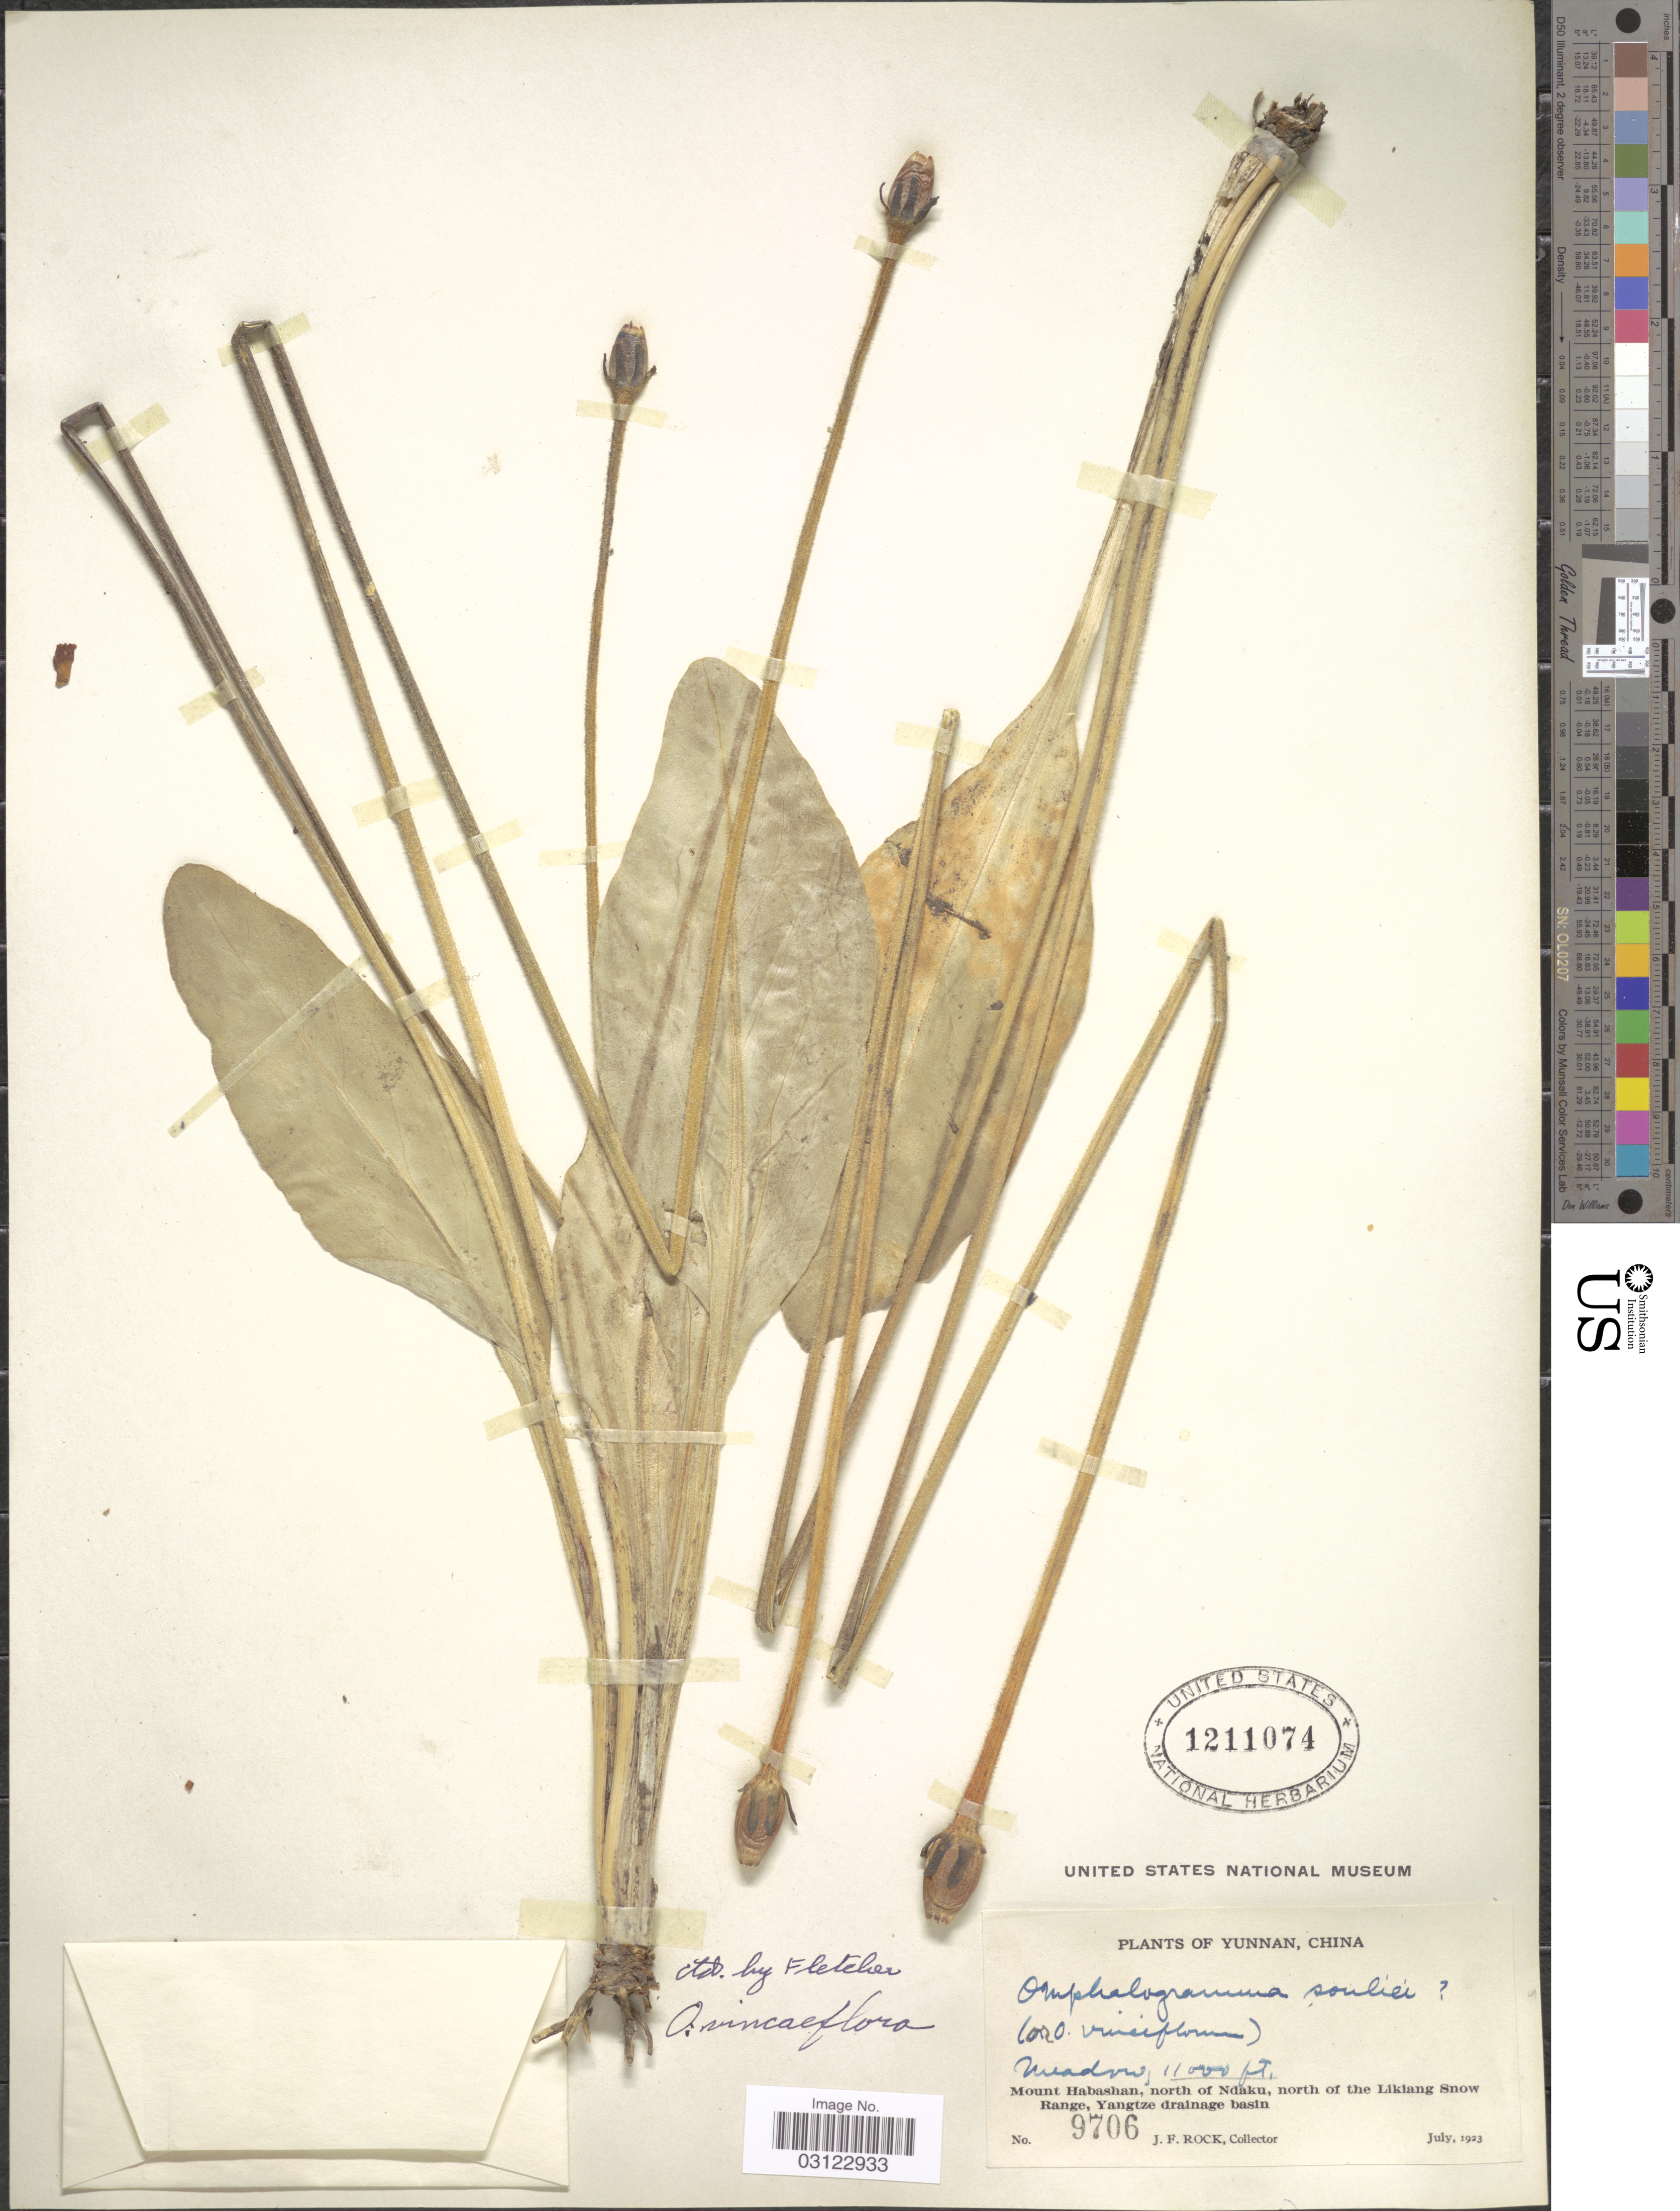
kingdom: Plantae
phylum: Tracheophyta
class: Magnoliopsida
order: Ericales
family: Primulaceae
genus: Omphalogramma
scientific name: Omphalogramma vinciflorum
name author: (Franch.) Franch.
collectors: J. Rock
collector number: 9706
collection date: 1923-07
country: China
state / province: Yunnan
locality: Meadow. Mount Habashan, north of Ndaku, north of the Likiang Snow Range, Yangtze drainage basin.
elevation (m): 3353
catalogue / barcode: US 1211074